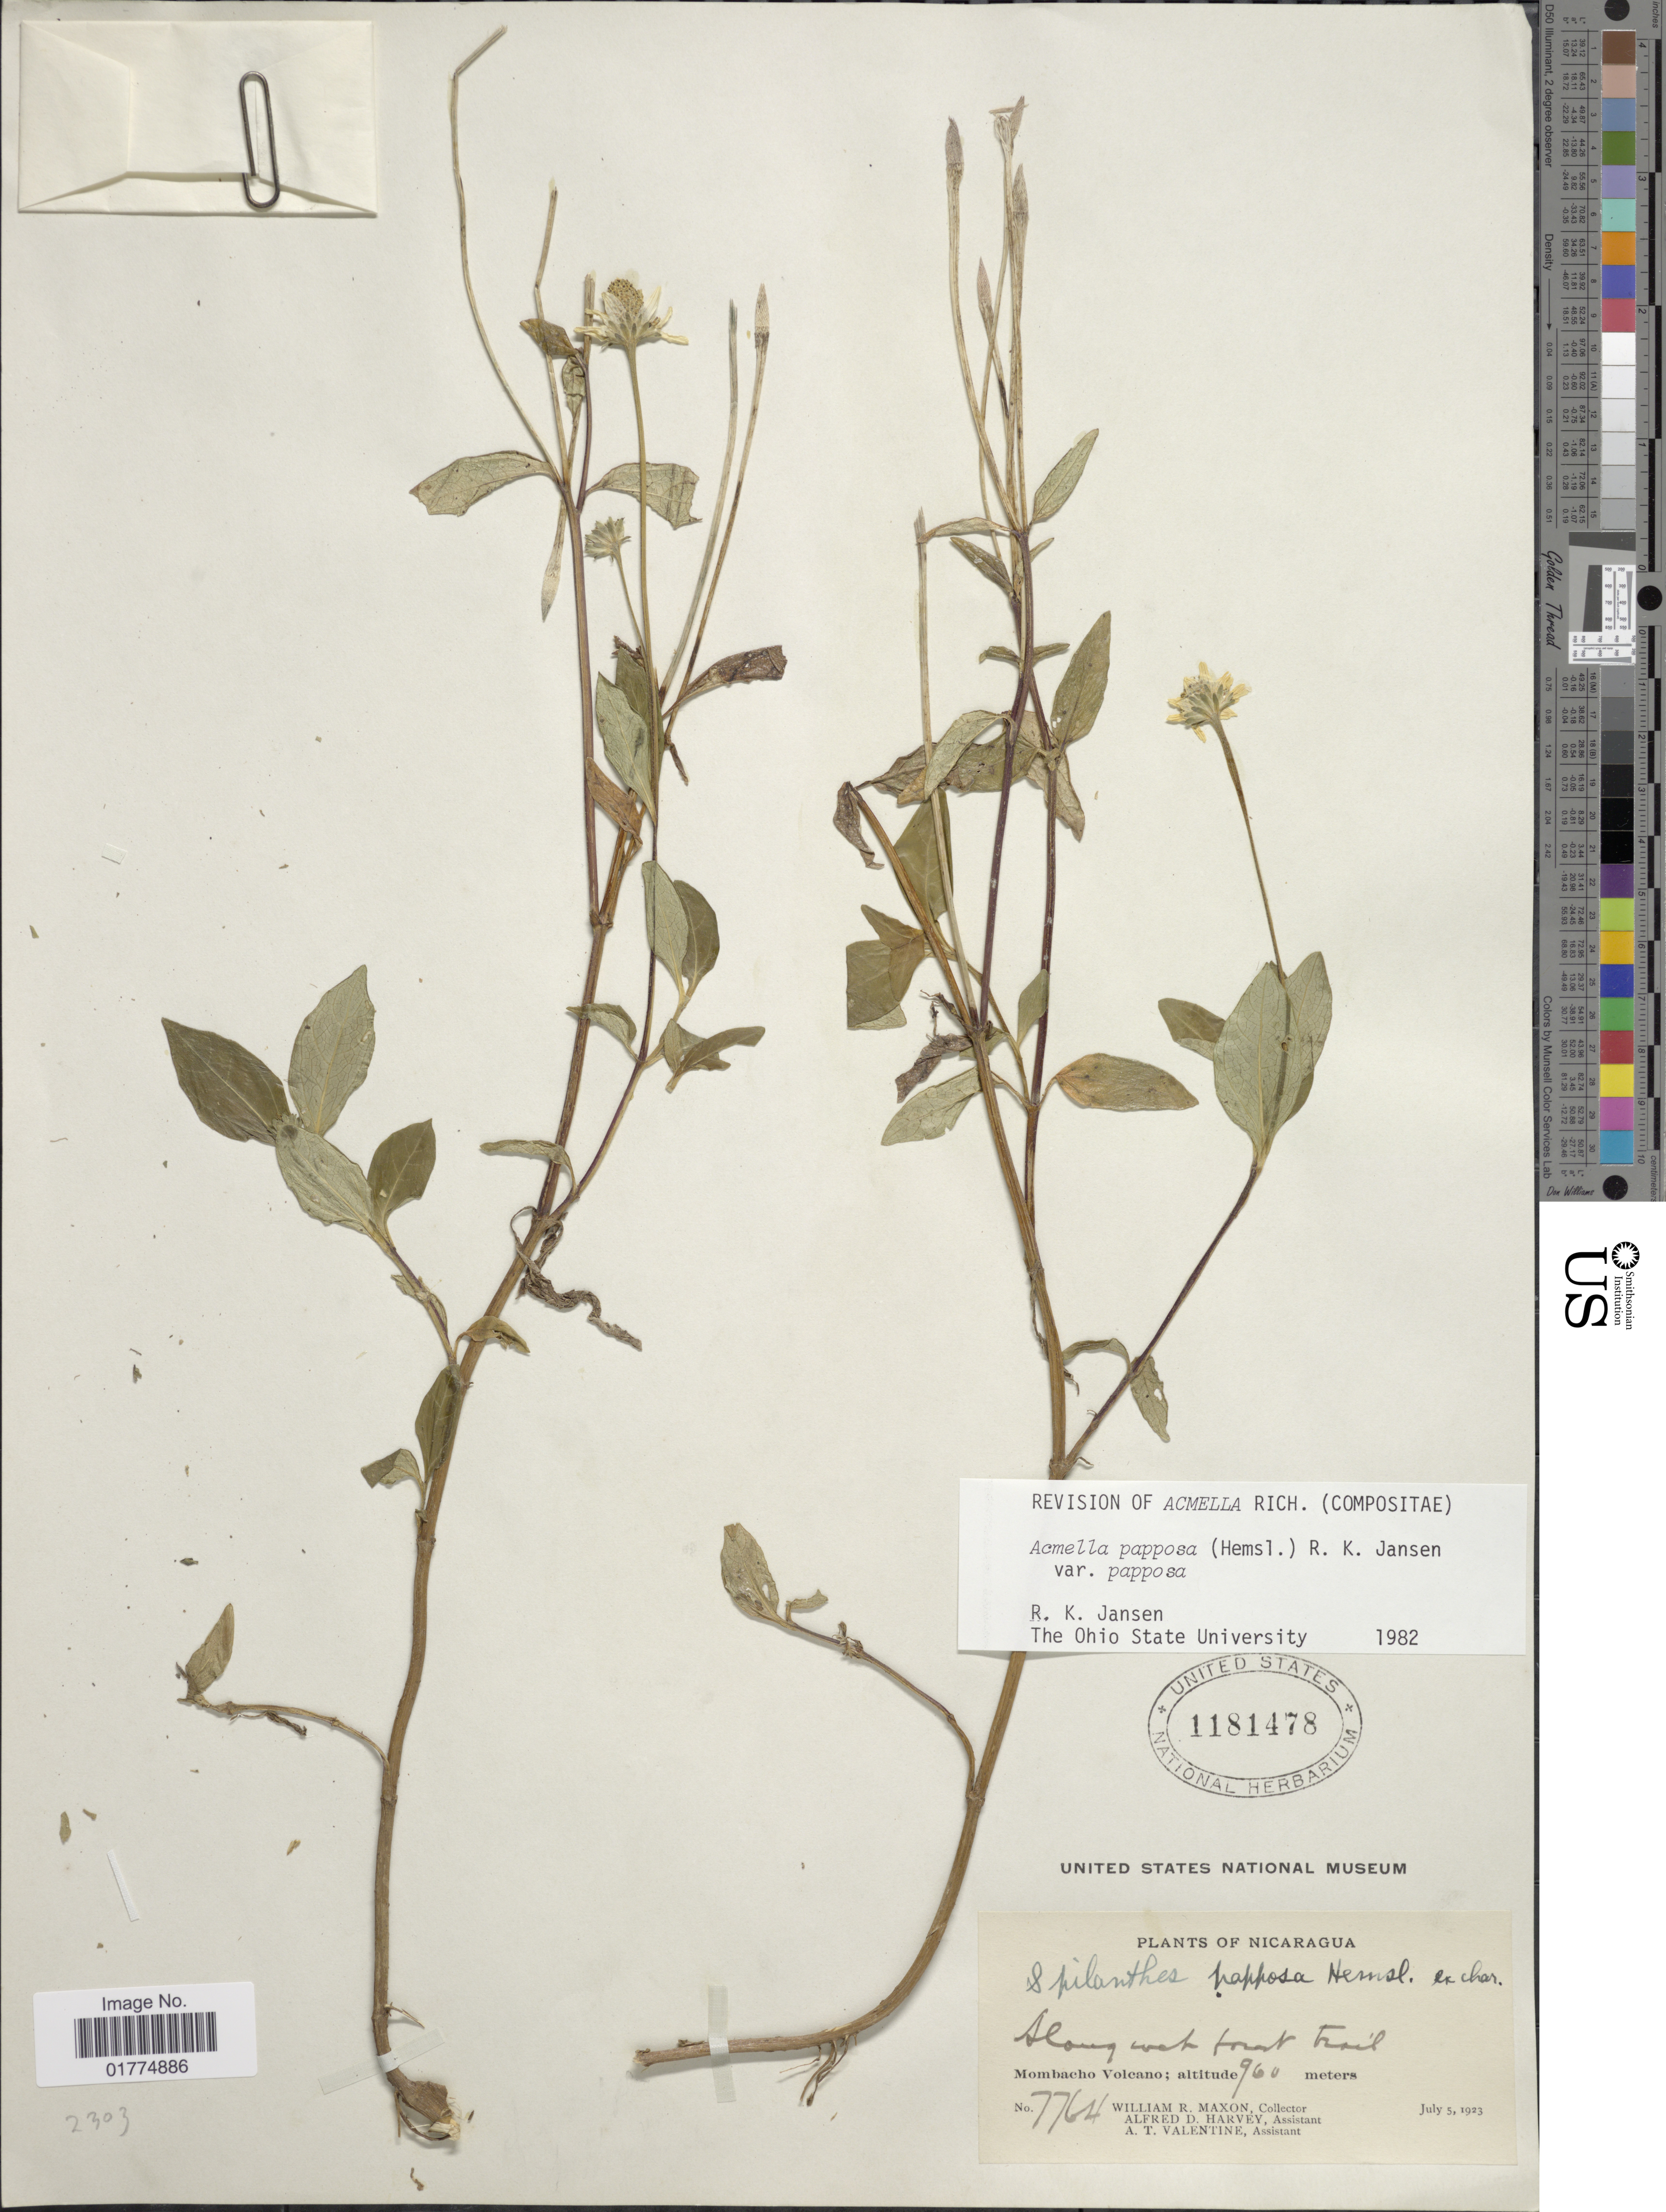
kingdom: Plantae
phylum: Tracheophyta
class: Magnoliopsida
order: Asterales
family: Asteraceae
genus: Acmella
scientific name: Acmella papposa var. papposa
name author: (Hemsl.) R.K. Jansen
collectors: W. R. Maxon, A. D. Harvey & A. Valentine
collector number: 7764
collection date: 1923-07-05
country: Nicaragua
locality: Along wet forest Trail. Mombacho Volcano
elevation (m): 960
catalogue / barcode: US 1181478